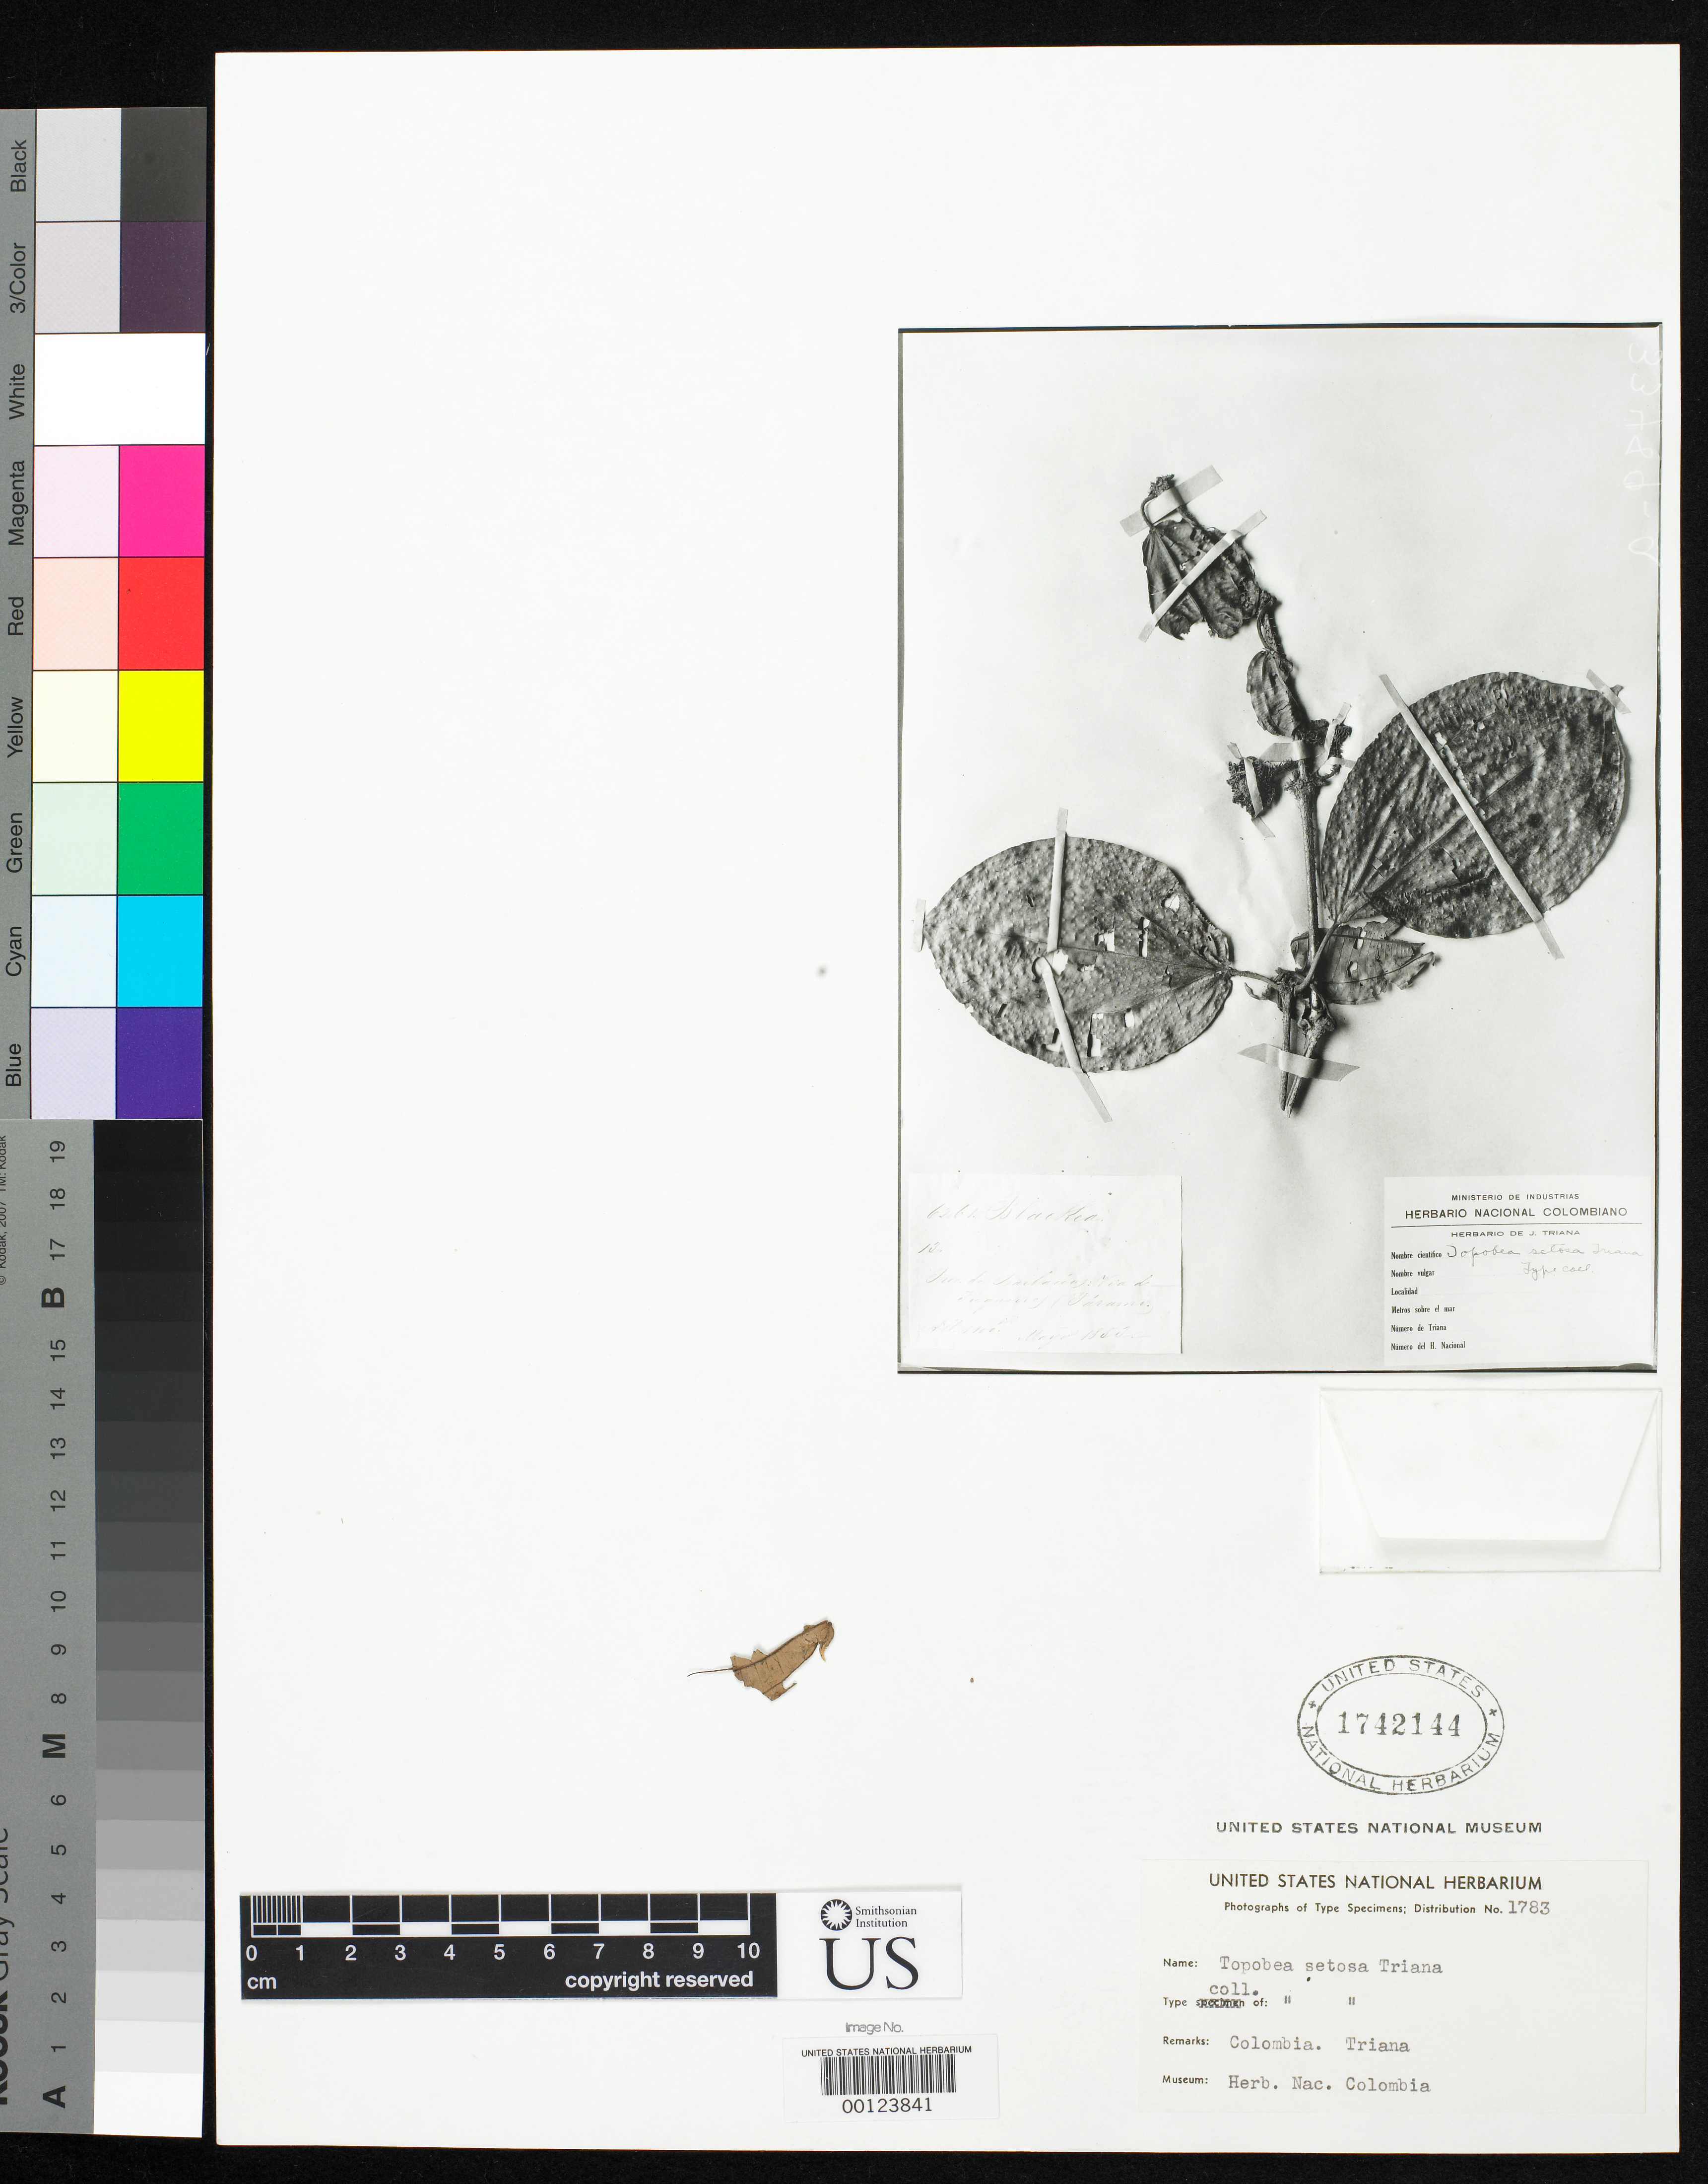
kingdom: Plantae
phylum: Tracheophyta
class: Magnoliopsida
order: Myrtales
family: Melastomataceae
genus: Topobea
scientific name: Topobea setosa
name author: Triana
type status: Type Fragment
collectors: J. J. Triana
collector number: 4093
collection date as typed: May 1853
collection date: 1853-05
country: Colombia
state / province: Nariño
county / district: Barbacoas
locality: Between Tuquerres and Barbacoas, El Paramo.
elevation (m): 1097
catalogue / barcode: US 1742144